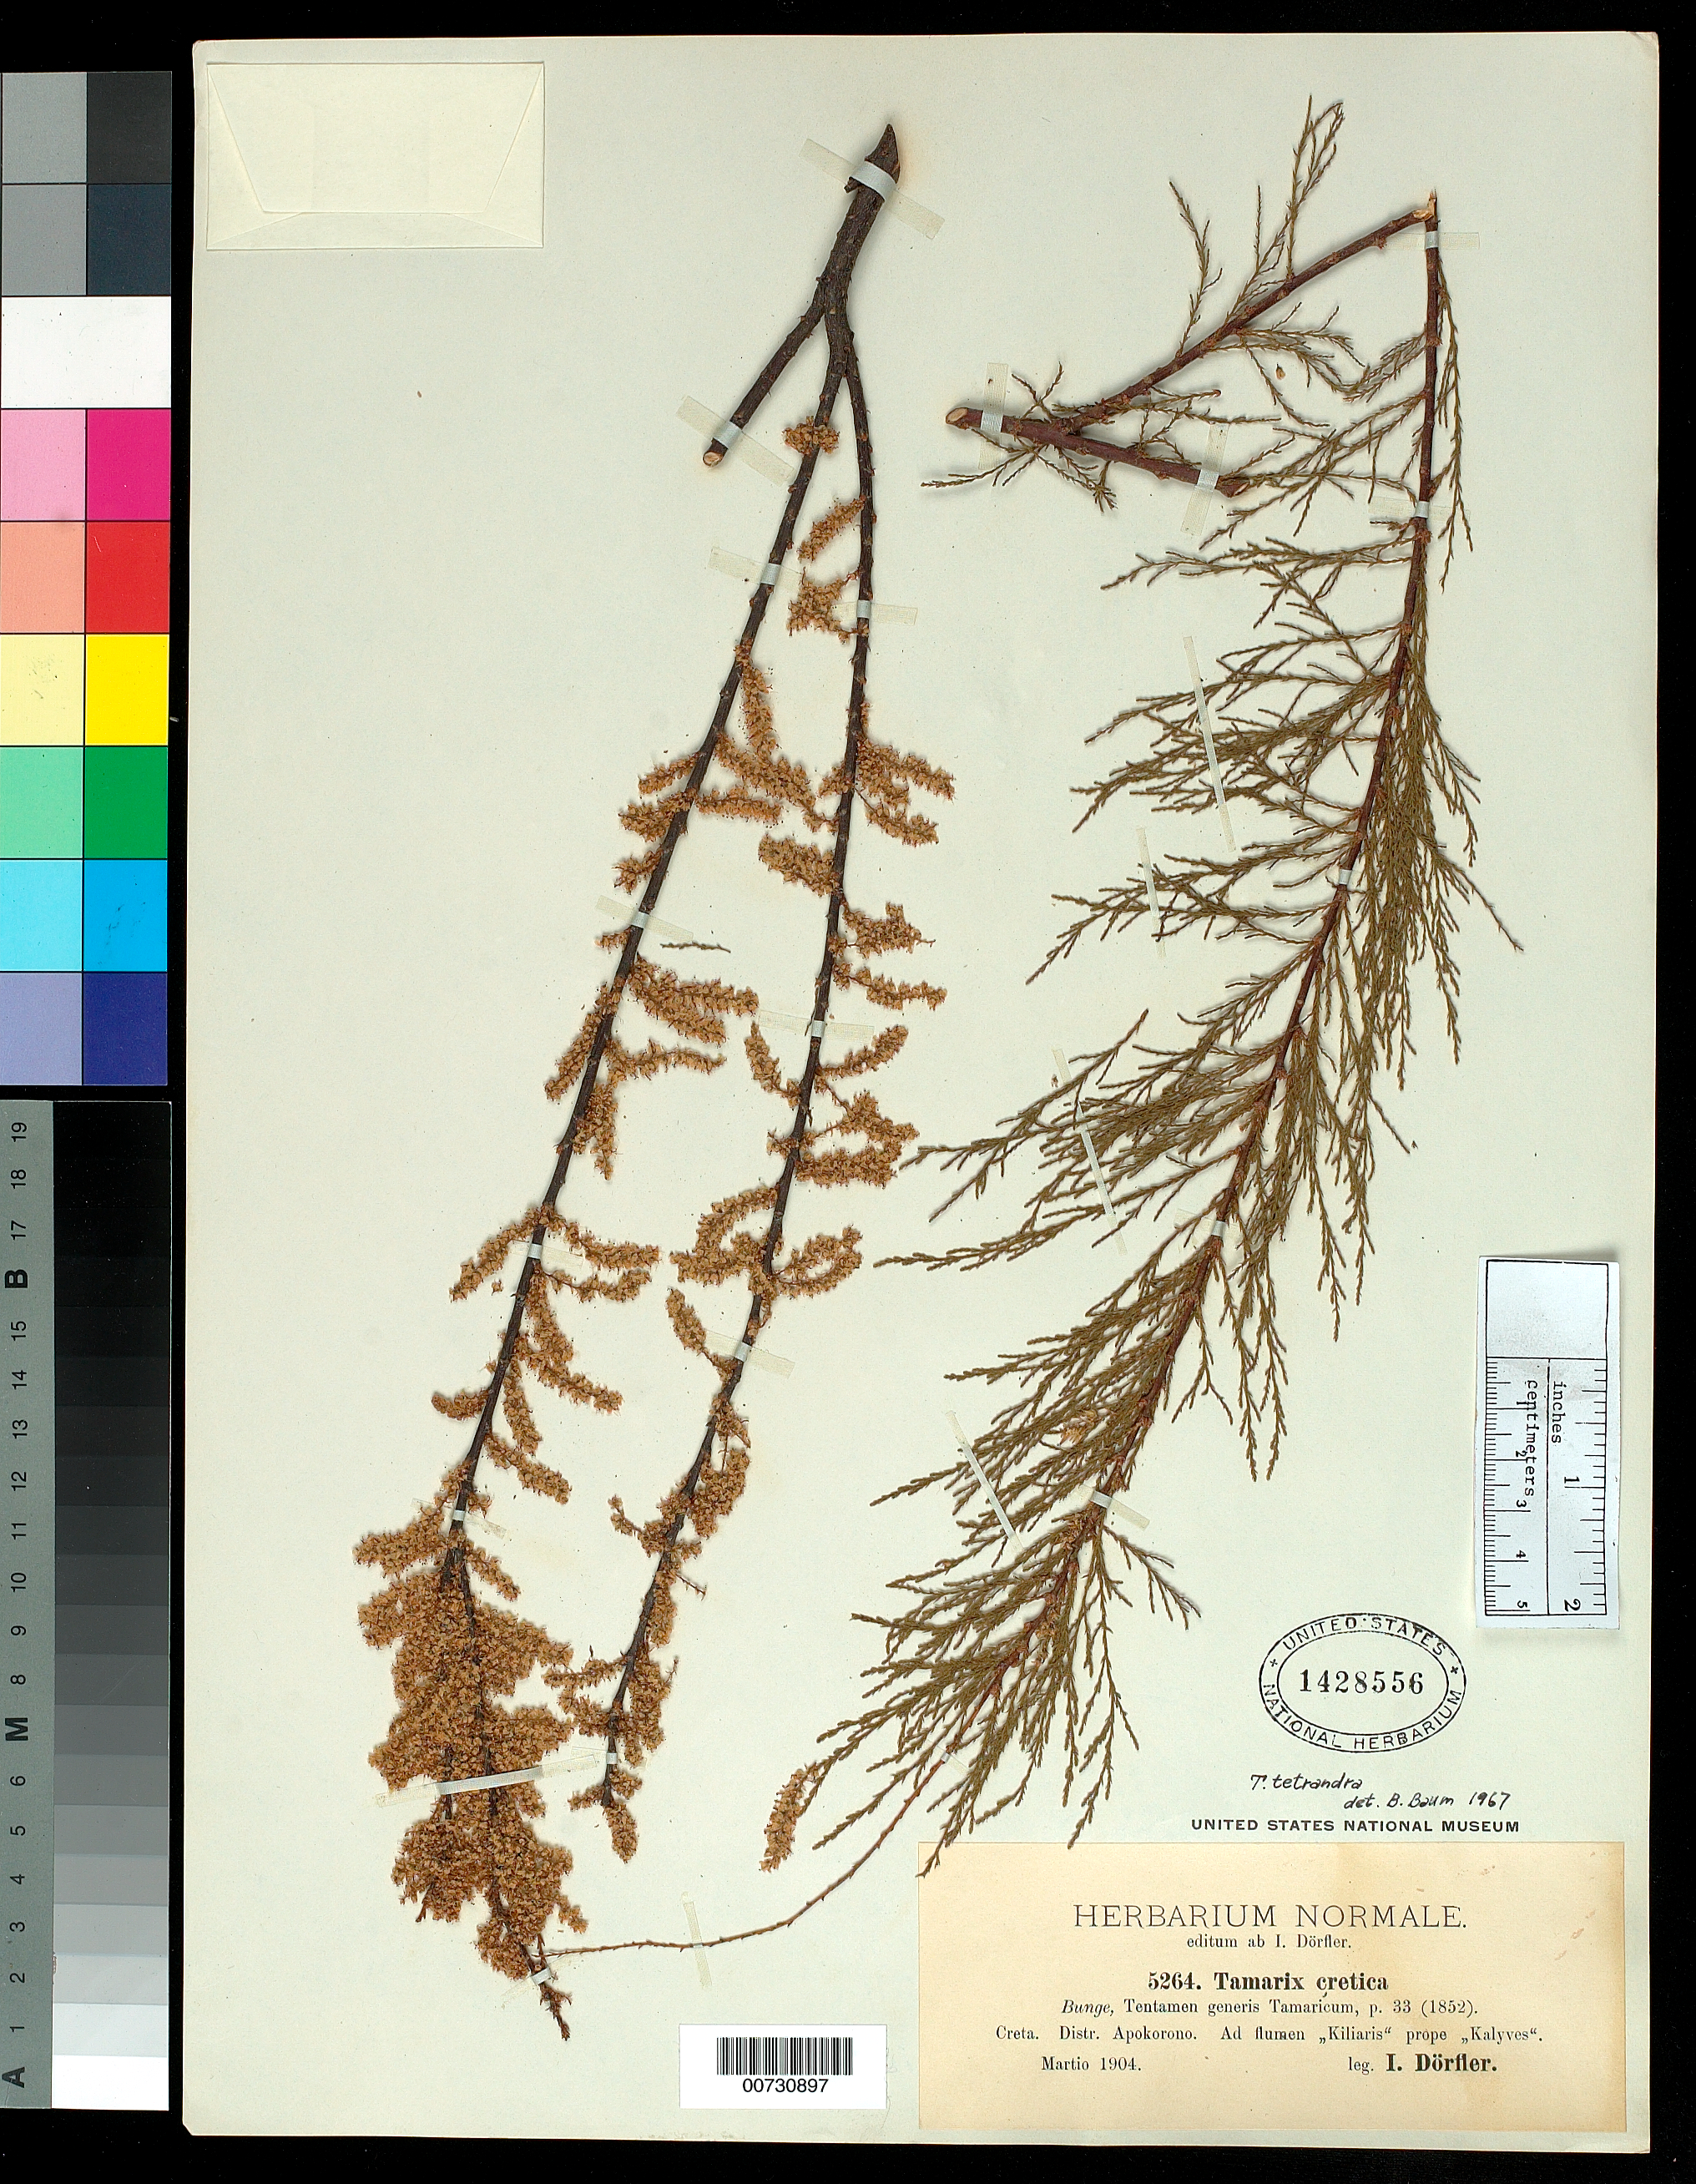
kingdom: Plantae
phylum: Tracheophyta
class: Magnoliopsida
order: Caryophyllales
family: Tamaricaceae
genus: Tamarix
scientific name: Tamarix tetrandra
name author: Pall. ex M. Bieb.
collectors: I. Dörfler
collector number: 5264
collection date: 1904-03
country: Greece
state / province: Crete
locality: Creta. Distr. Apokorono. Ad flumen "Kiliaris" prope "Kalyves".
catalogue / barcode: US 1428556